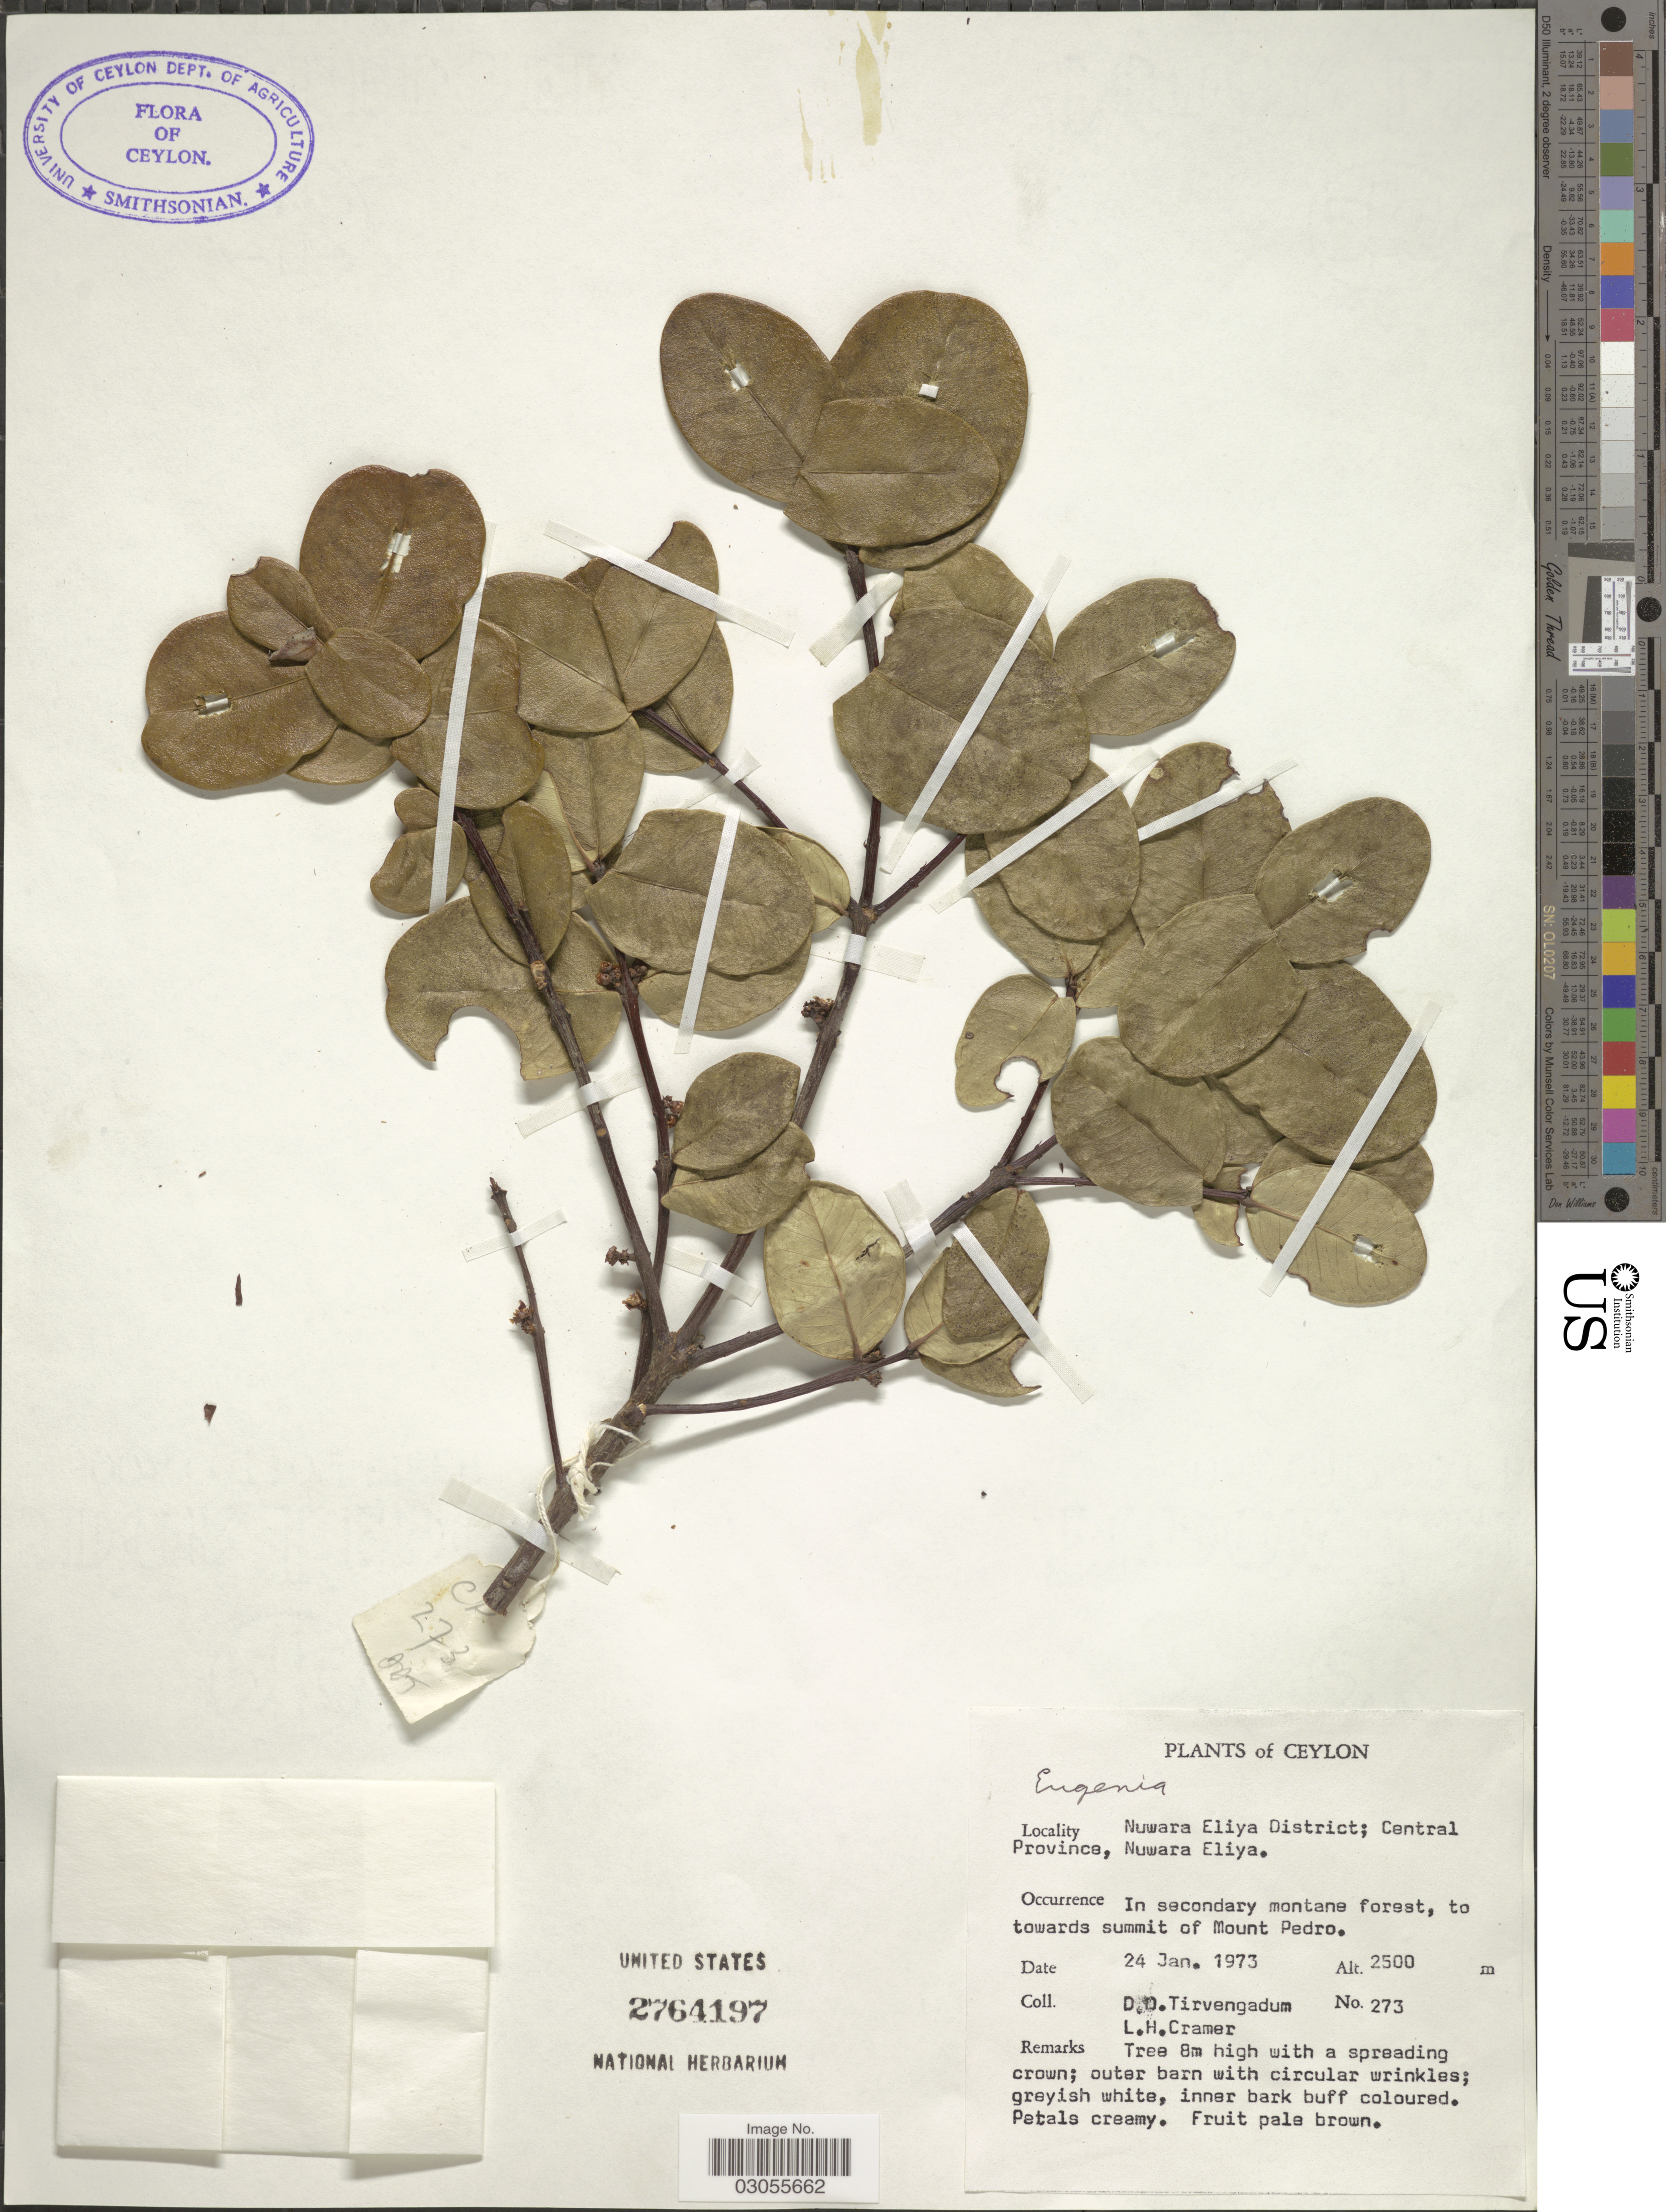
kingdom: Plantae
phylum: Tracheophyta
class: Magnoliopsida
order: Celastrales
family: Celastraceae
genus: Microtropis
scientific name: Microtropis ramiflora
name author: Wight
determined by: Lin, Qin-Wen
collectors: D. Tirvengadum & L. H. Cramer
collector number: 273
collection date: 1973-01-24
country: Sri Lanka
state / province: Central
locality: Nuwara Eliya District; Nuwara Eliya. To towards summit of Mount Pedro.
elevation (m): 2500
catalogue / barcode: US 2764197